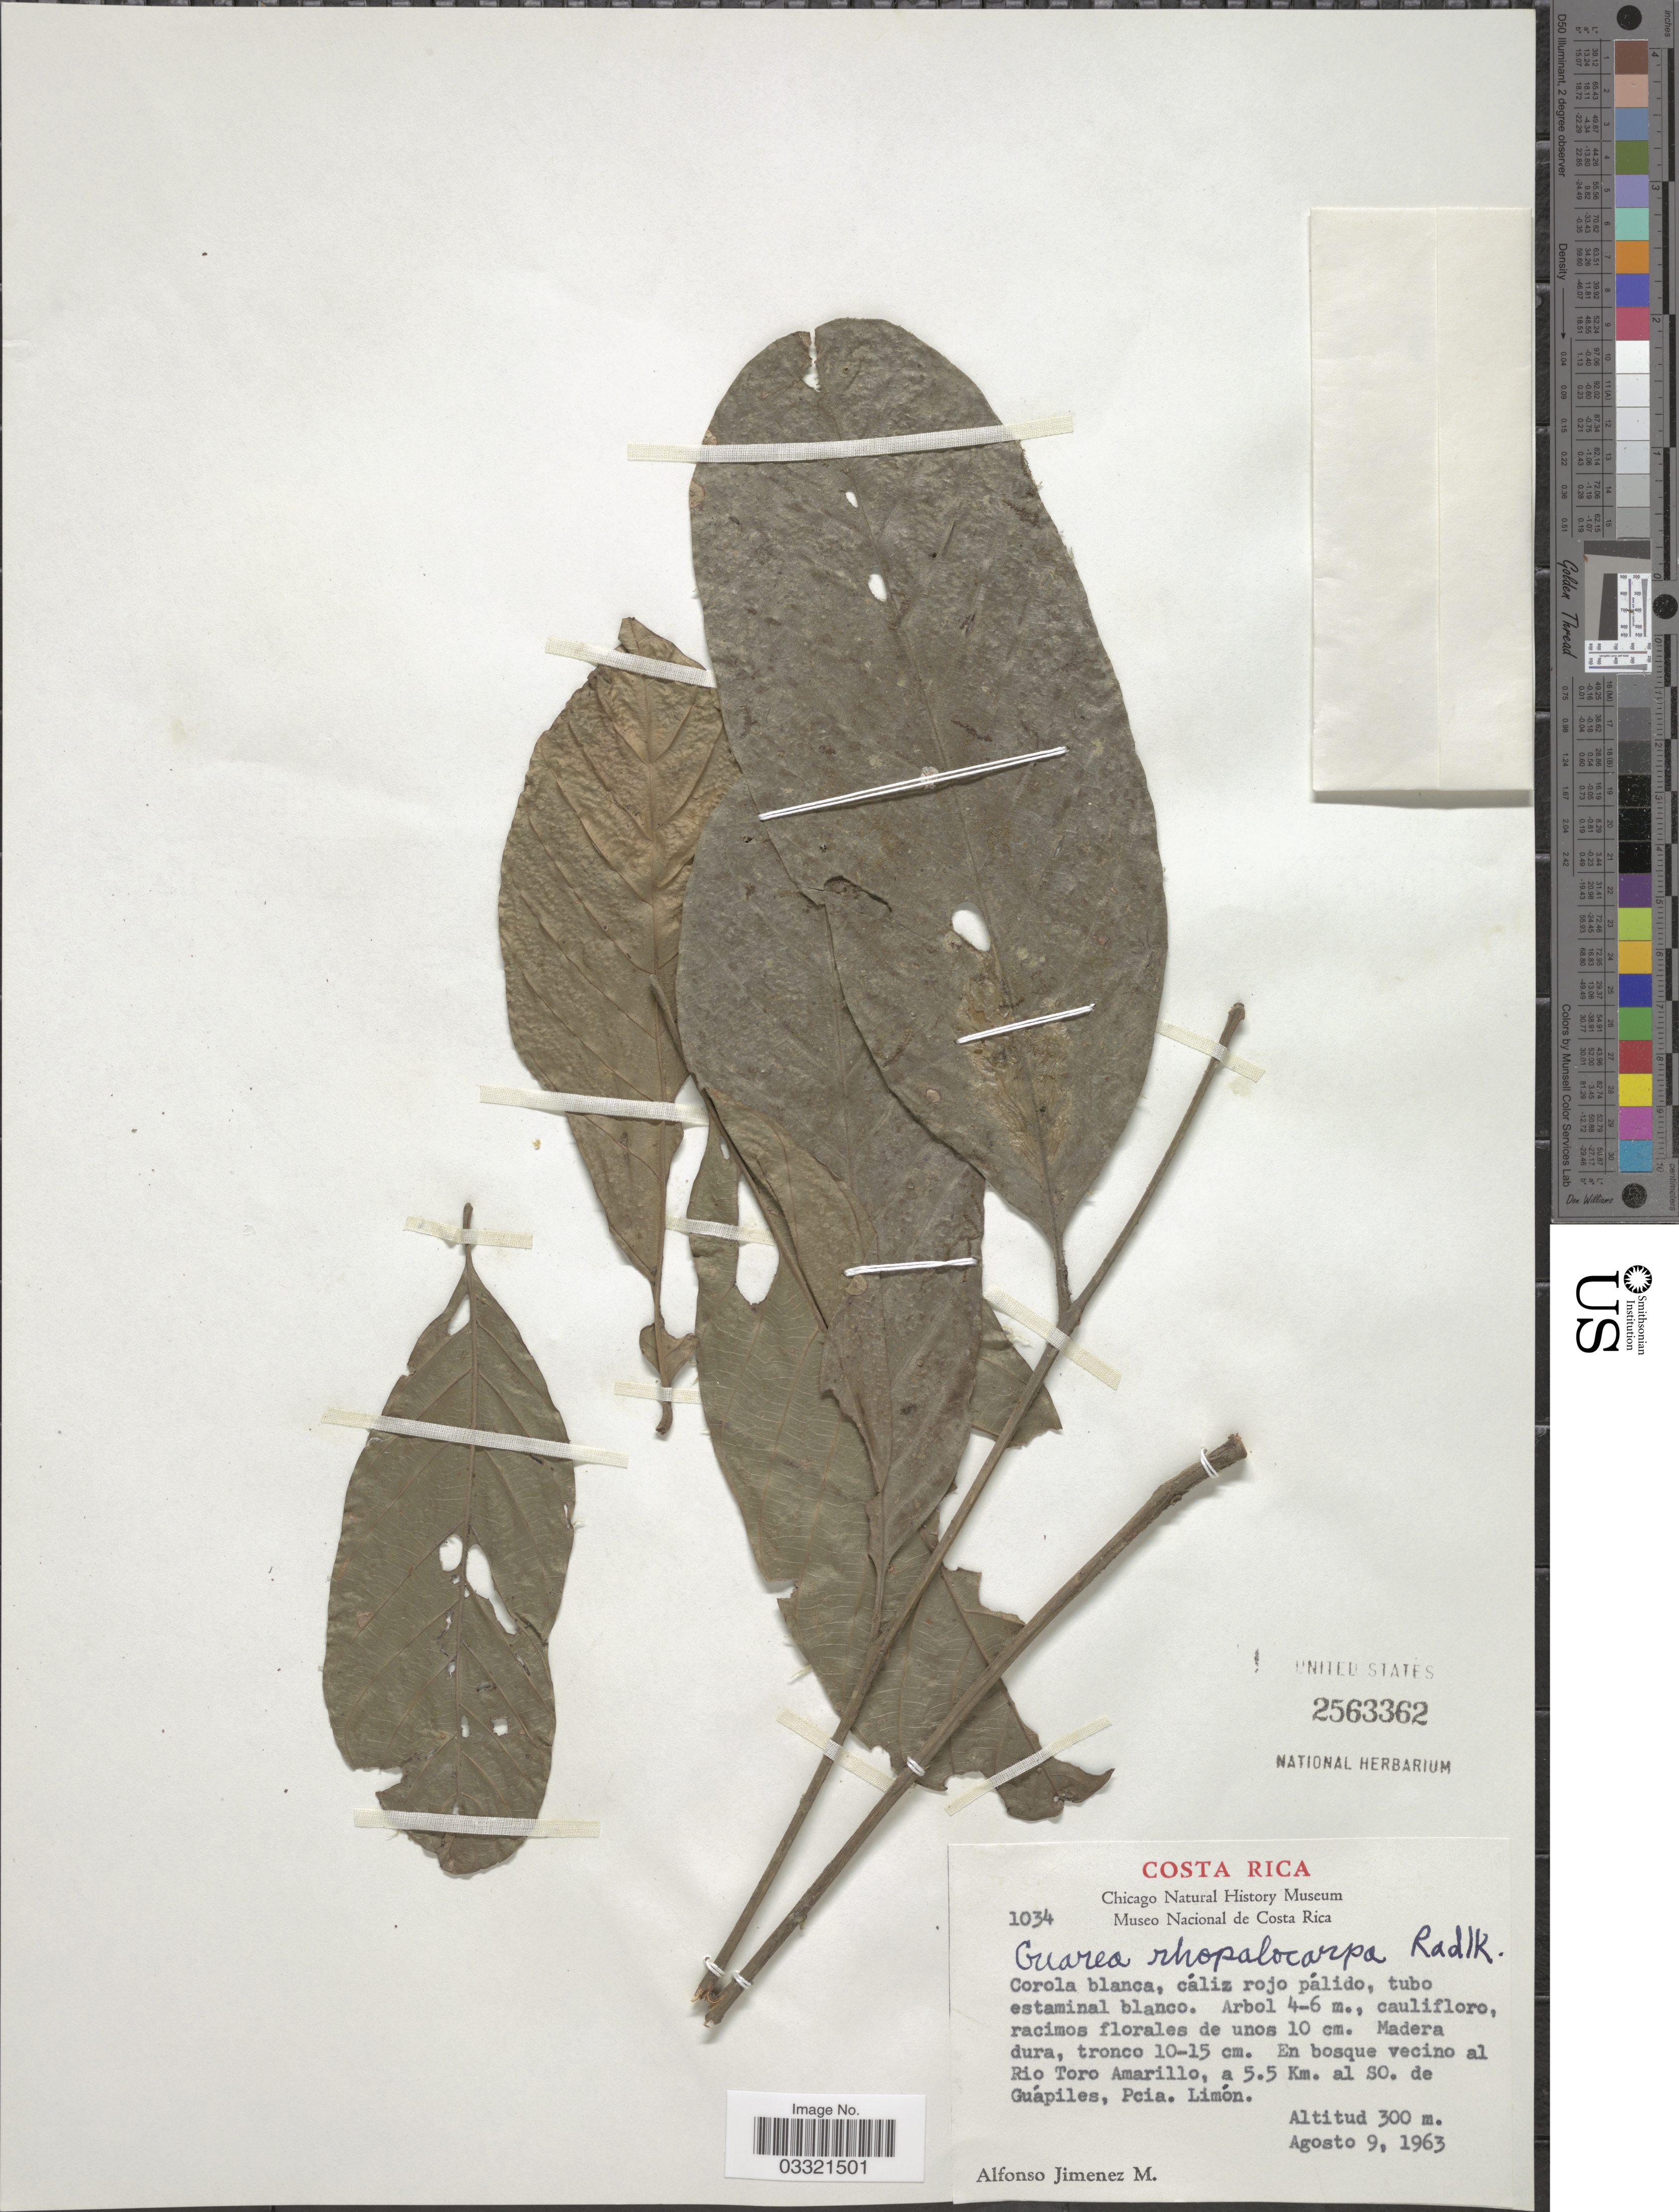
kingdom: Plantae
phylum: Tracheophyta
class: Magnoliopsida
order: Sapindales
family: Meliaceae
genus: Guarea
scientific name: Guarea rhopalocarpa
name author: Radlk.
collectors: A. Jimenez M.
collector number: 1034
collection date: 1963-08-09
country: Costa Rica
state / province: Limón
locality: En bosque vecino al Rio Toro Amarillo, a 5.5 Km. al SO. de Guápiles.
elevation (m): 300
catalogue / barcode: US 2563362